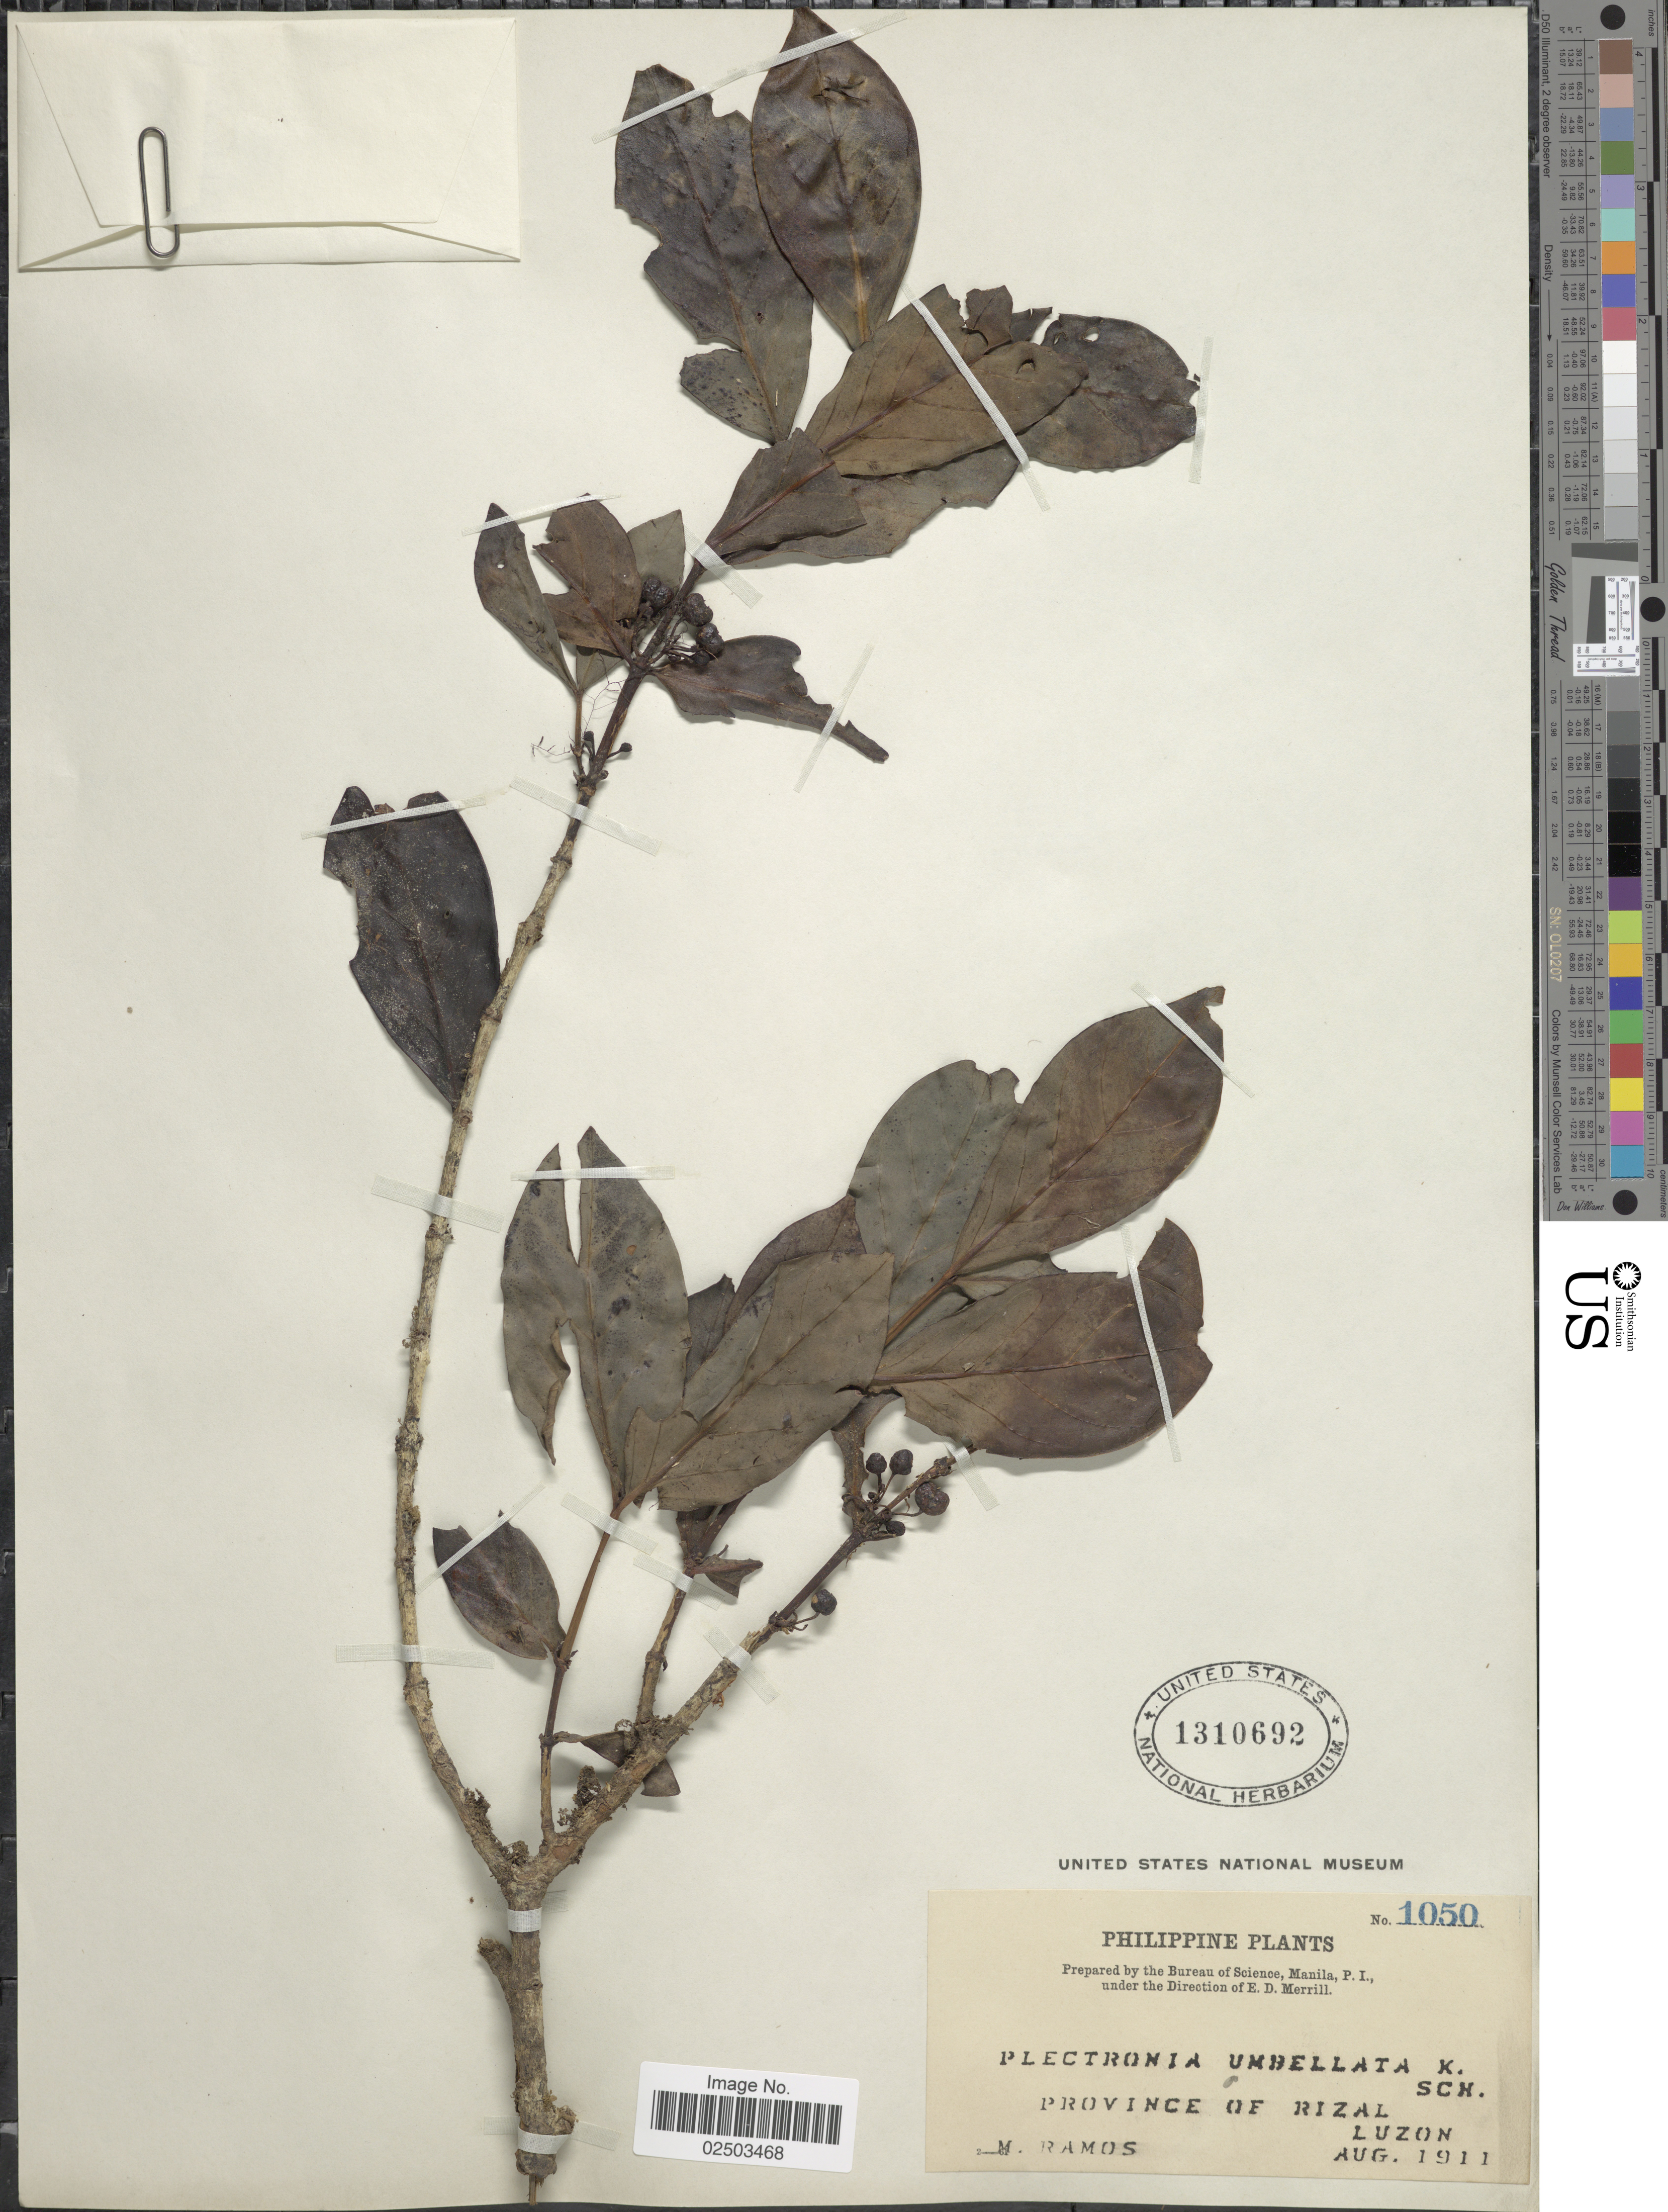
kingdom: Plantae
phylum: Tracheophyta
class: Magnoliopsida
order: Gentianales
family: Rubiaceae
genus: Canthium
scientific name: Canthium gynochthodes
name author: Baill.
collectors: M. Ramos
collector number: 1050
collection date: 1911-08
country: Philippines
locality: Province of Rizal, Luzon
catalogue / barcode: US 1310692